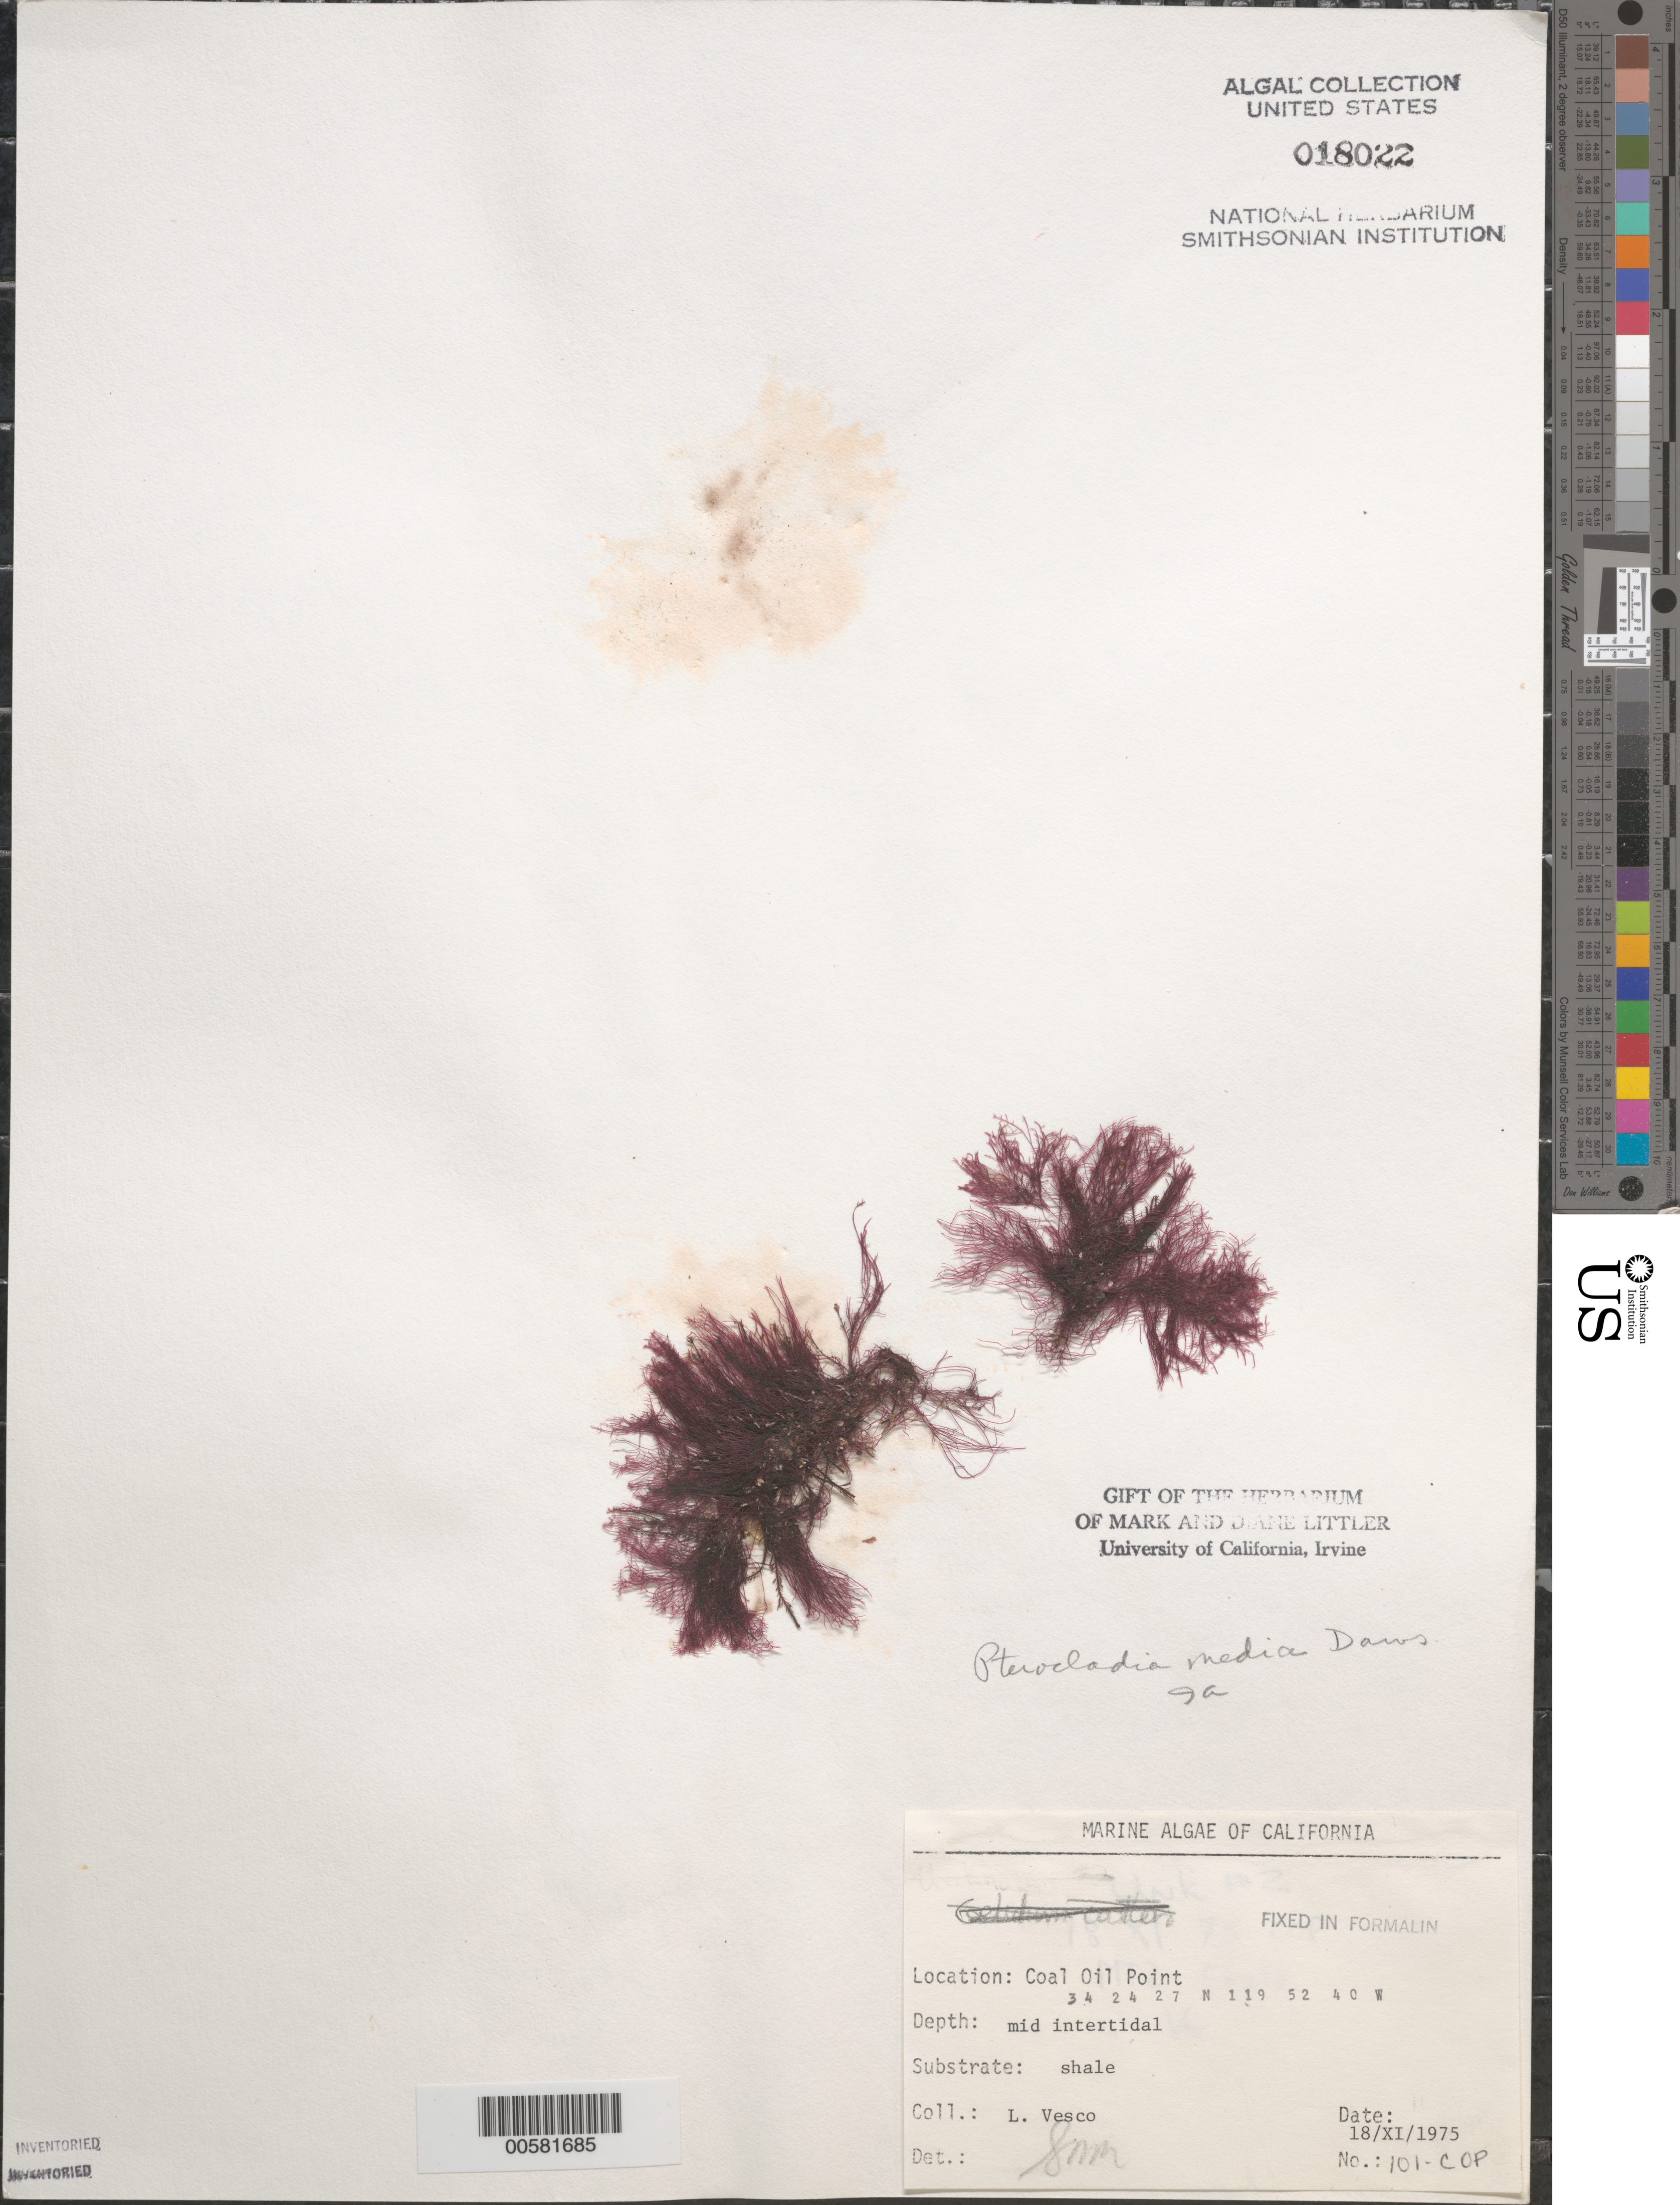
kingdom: Plantae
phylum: Rhodophyta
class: Florideophyceae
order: Gelidiales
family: Pterocladiaceae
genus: Pterocladiella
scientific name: Pterocladiella media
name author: (E.Y. Dawson) G.H. Boo & K.A. Miller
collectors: L. Vesco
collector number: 101-cop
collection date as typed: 18 Nov 1975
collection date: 1975-11-18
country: United States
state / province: California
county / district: Santa Barbara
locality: Coal Oil Point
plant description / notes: BLM-SOCALBIGHT rocky intertidal survey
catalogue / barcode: US 18022